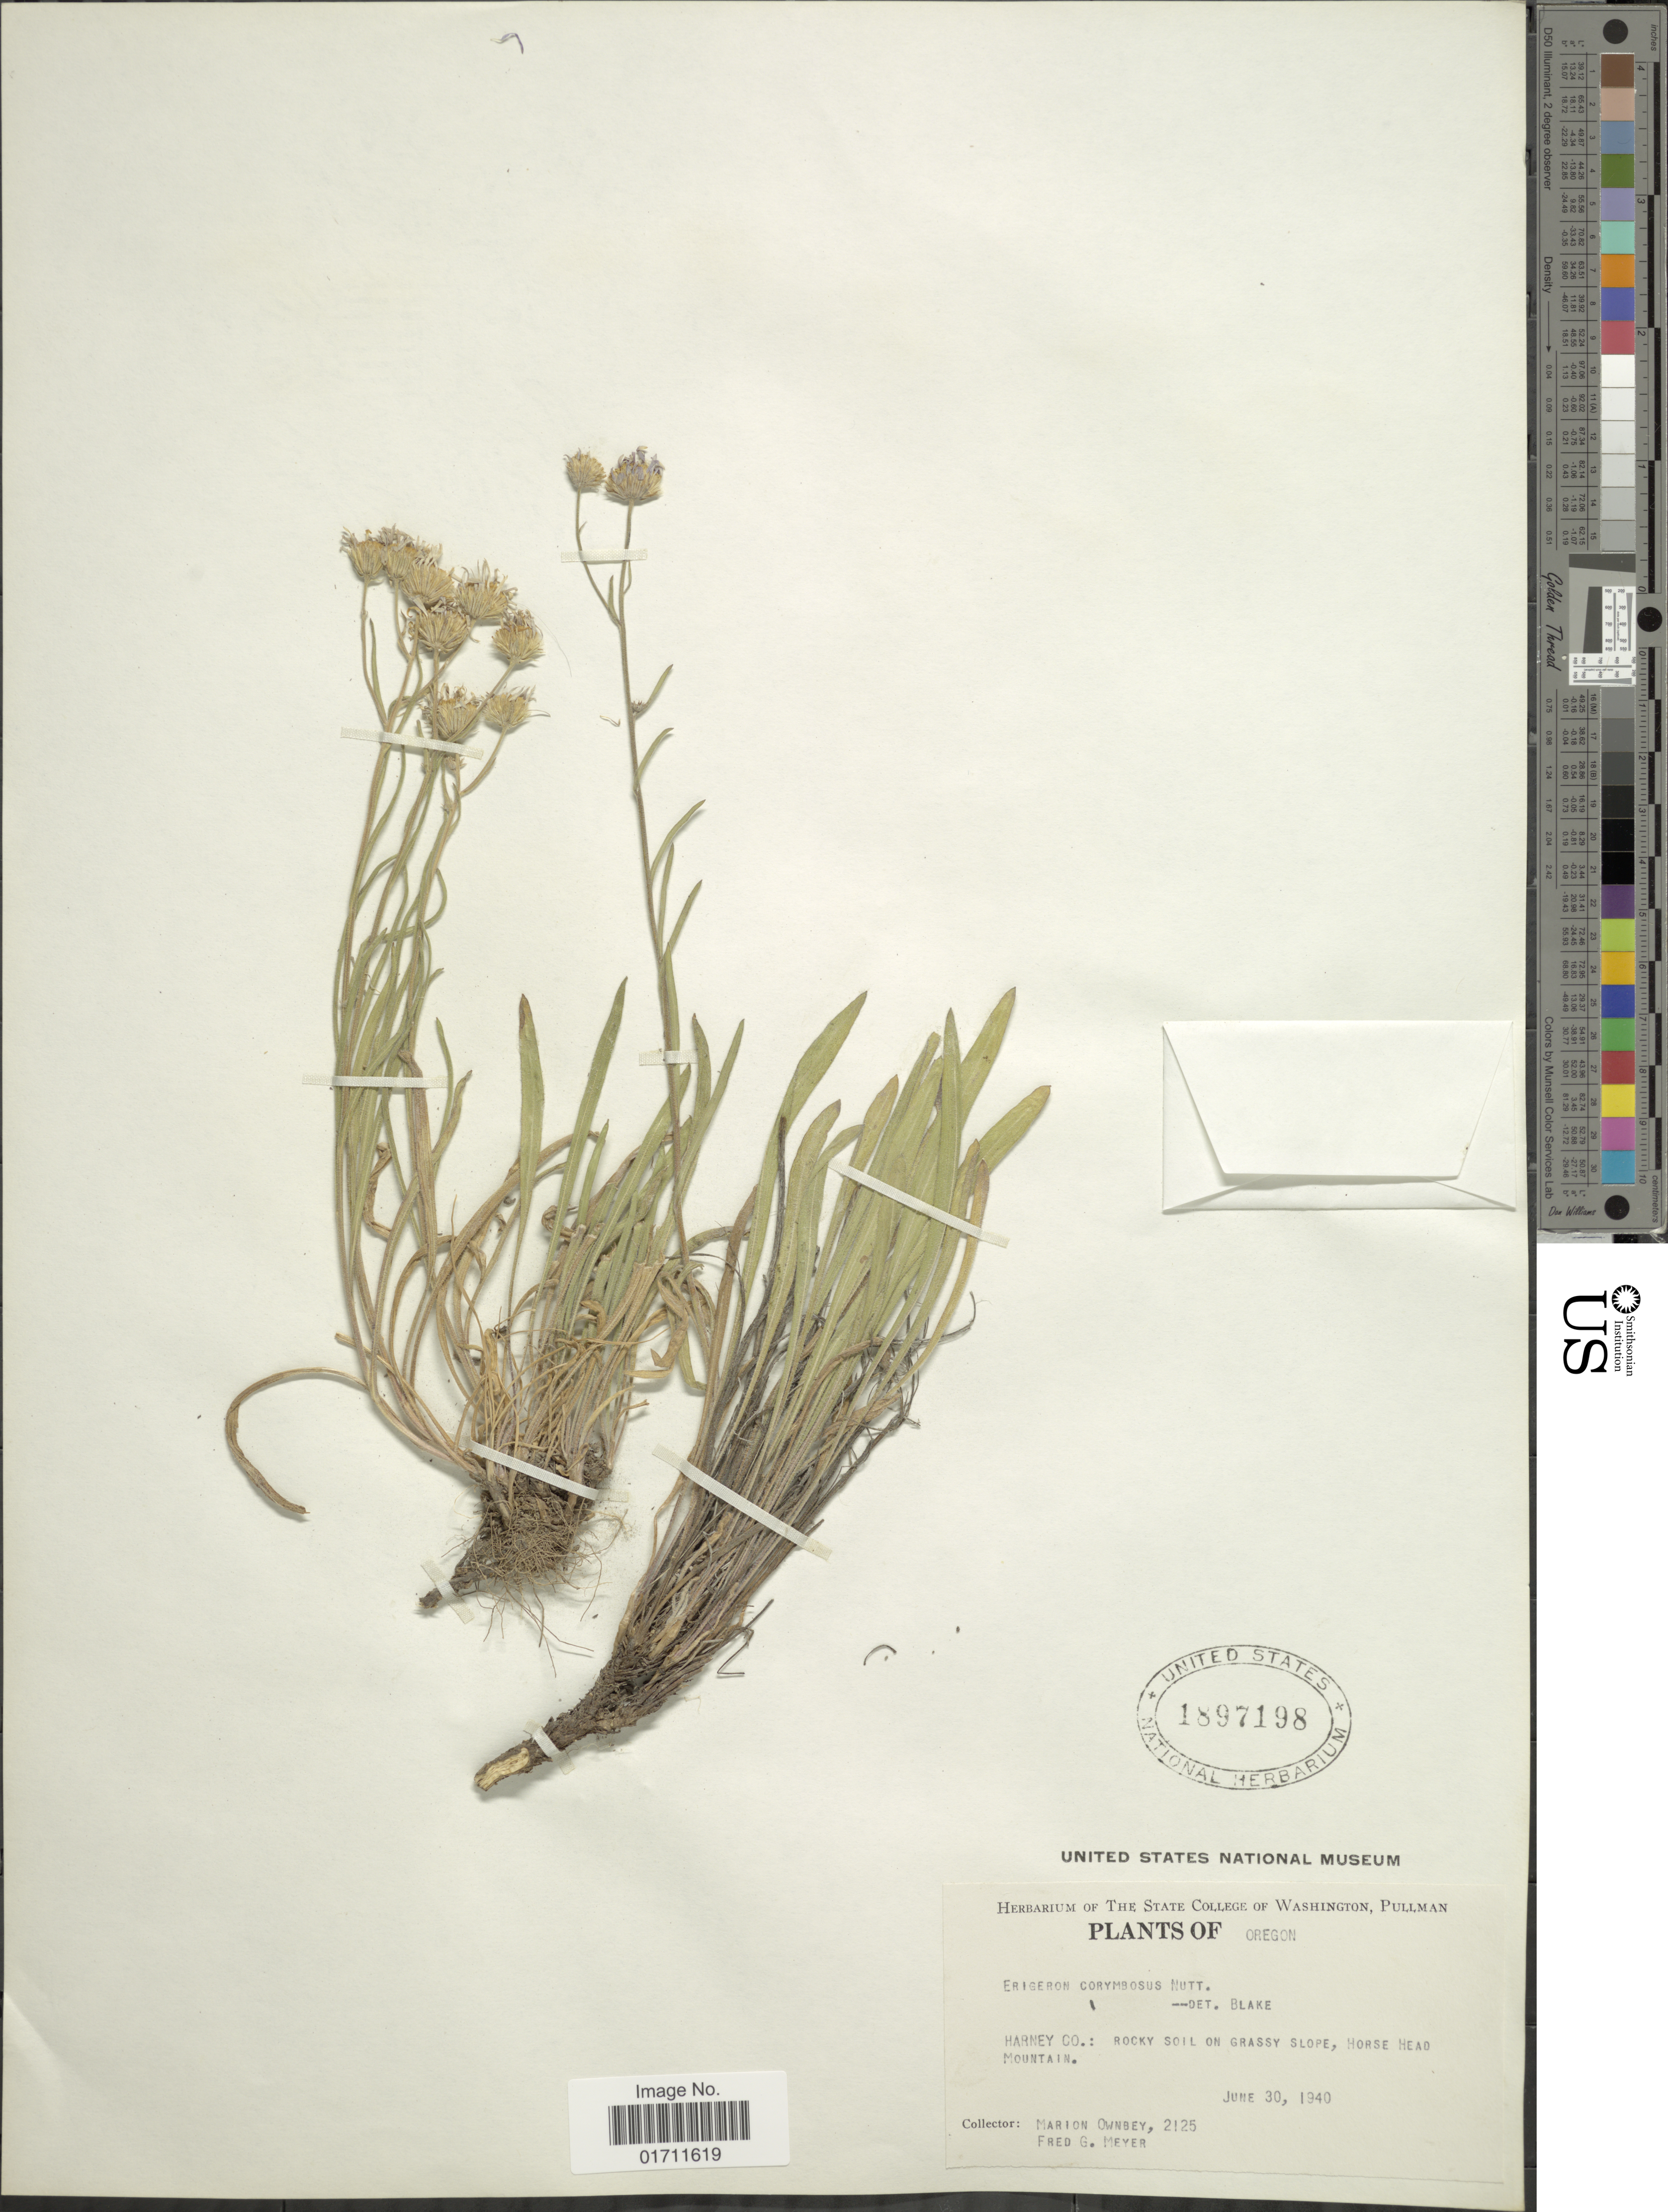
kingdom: Plantae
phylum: Tracheophyta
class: Magnoliopsida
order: Asterales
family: Asteraceae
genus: Erigeron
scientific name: Erigeron corymbosus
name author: Nutt.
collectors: F. M. Ownbey & F. G. Meyer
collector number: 2125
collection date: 1940-06-30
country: United States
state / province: Oregon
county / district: Harney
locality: Harney Co: Rocky soil on grassy slope, Horse Head Mountain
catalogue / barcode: US 1897198